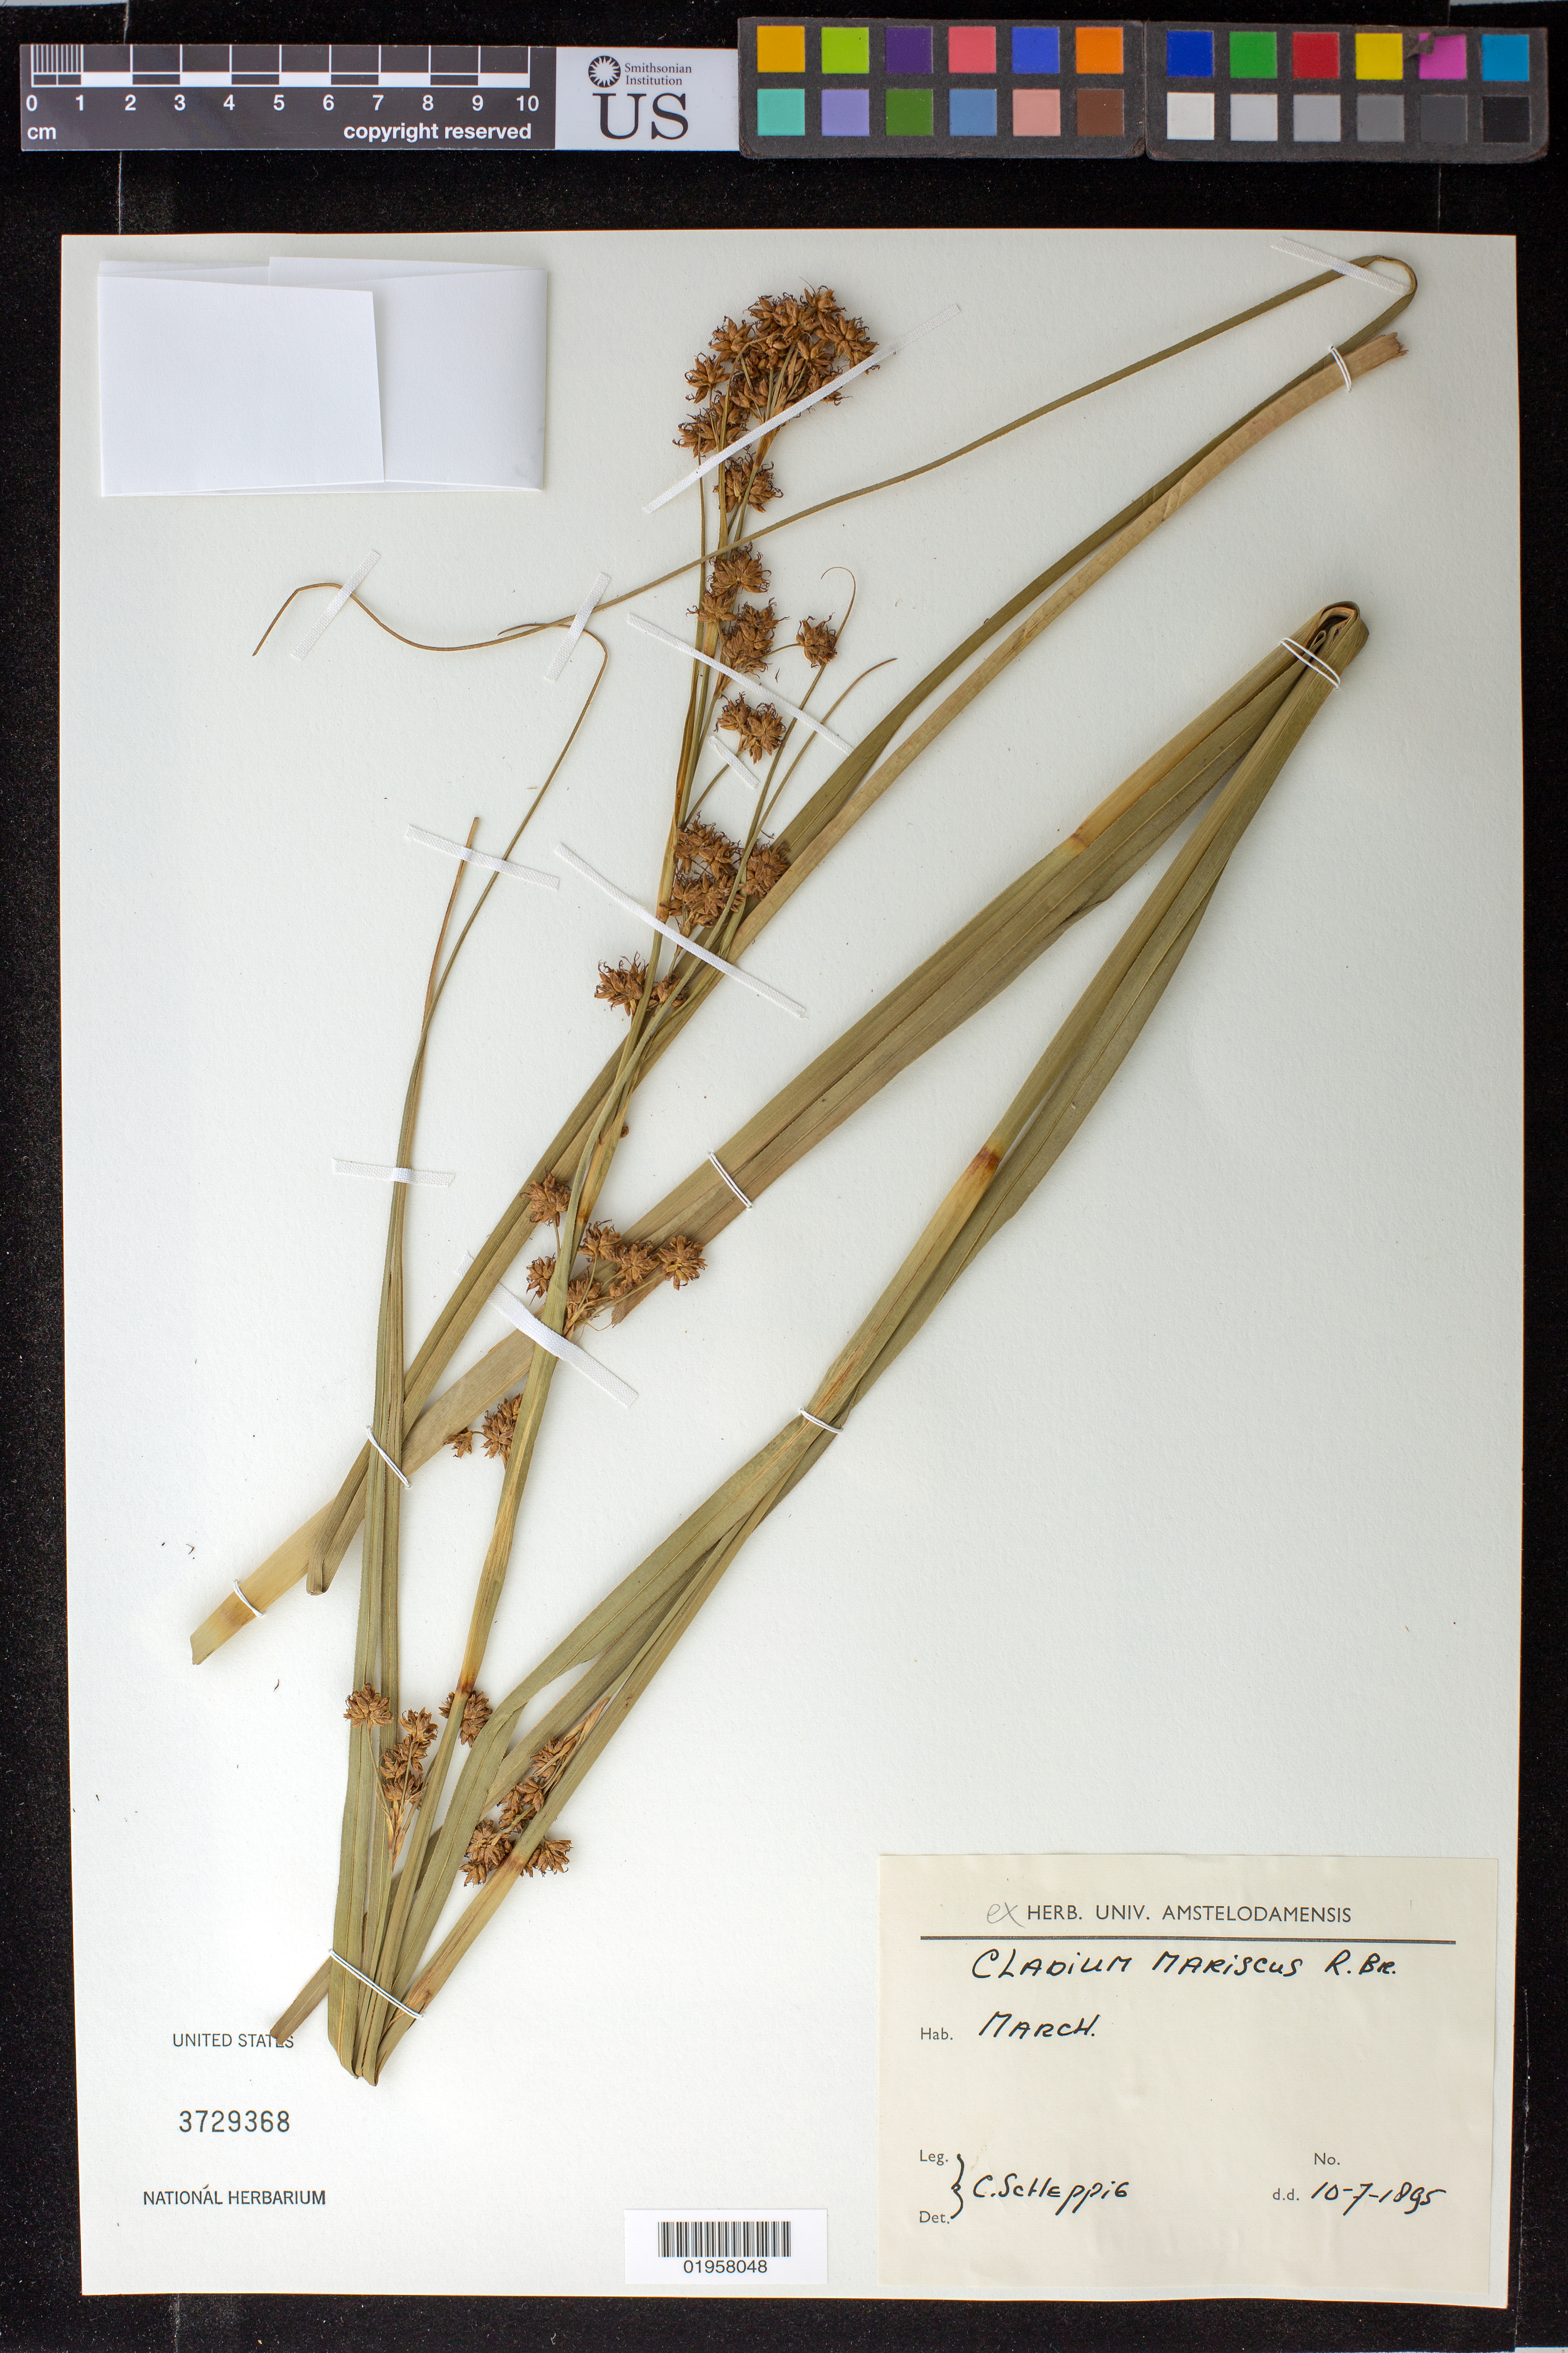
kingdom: Plantae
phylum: Tracheophyta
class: Liliopsida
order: Poales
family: Cyperaceae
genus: Cladium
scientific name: Cladium mariscus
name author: (L.) Pohl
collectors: C. Scheppig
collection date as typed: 10-7-1895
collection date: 1895-07-10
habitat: March.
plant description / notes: Scheppig, August Adolf Carl [= 'Carl'] collected in Denmark and Germany according to HUH database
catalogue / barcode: US 3729368